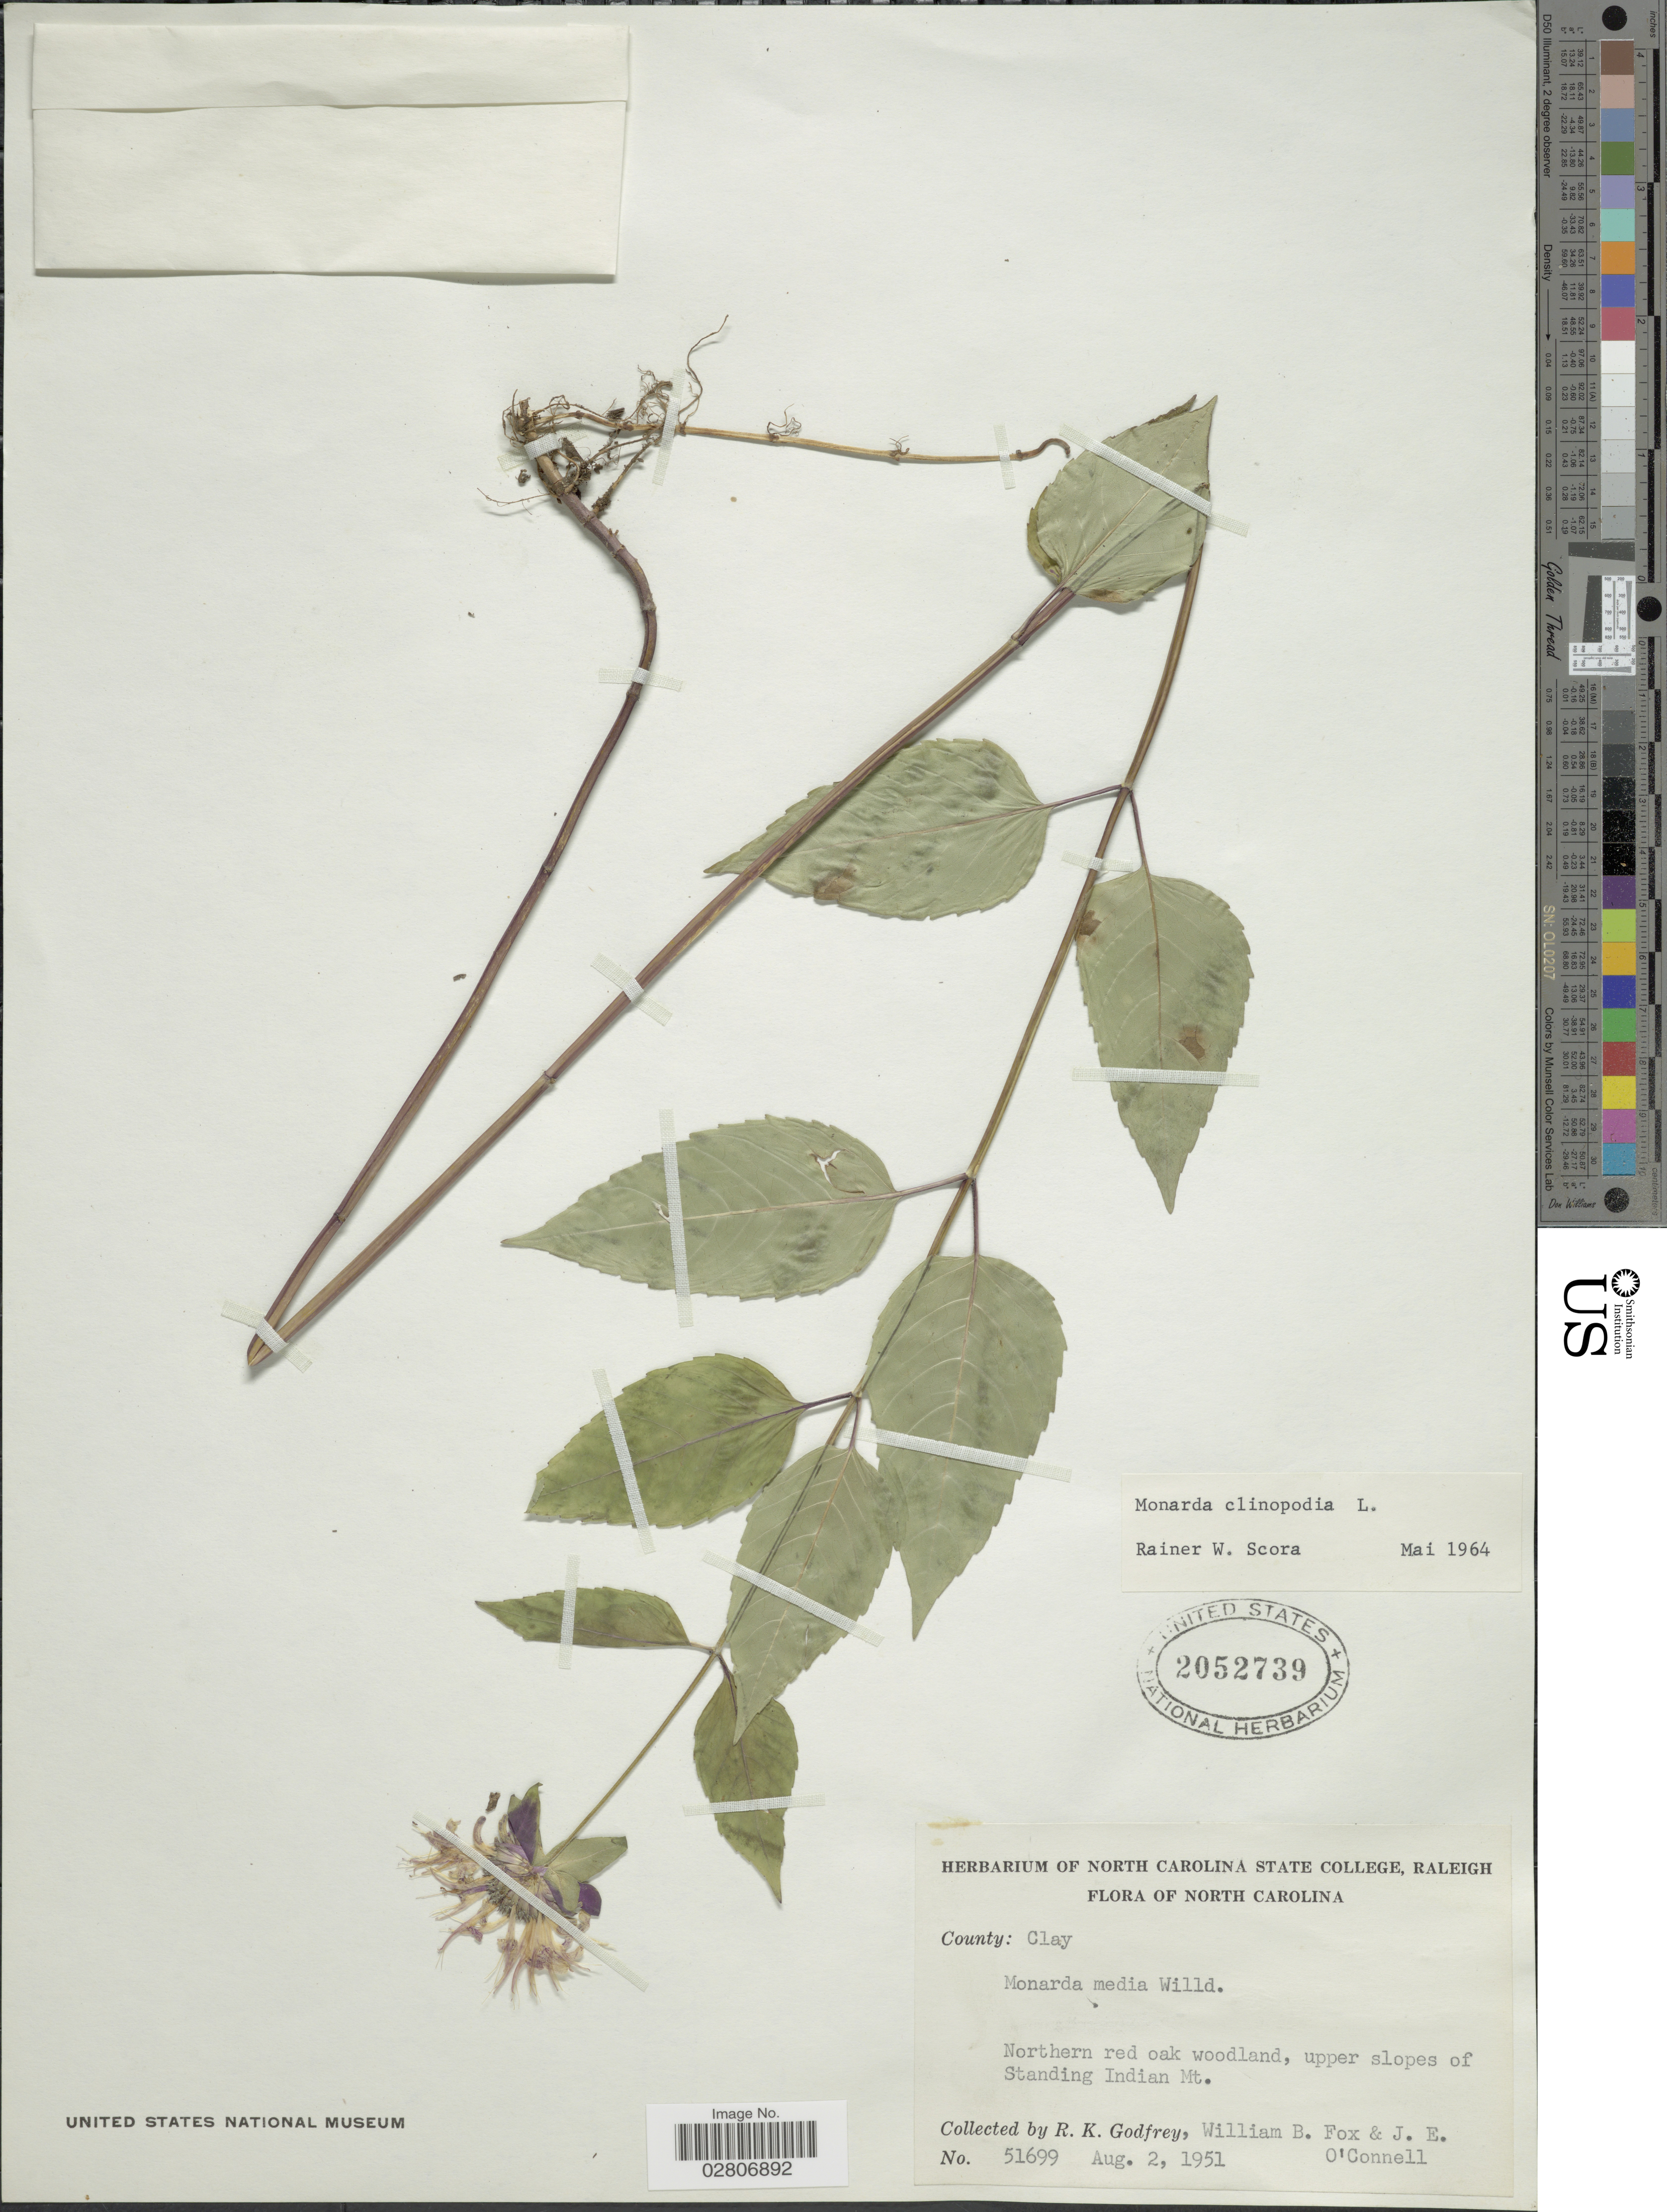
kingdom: Plantae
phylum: Tracheophyta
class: Magnoliopsida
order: Lamiales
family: Lamiaceae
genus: Monarda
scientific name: Monarda clinopodia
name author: L.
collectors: R. K. Godfrey, W. Fox & J. O'Connell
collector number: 51699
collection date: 1951-08-02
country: United States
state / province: North Carolina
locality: County: Clay, Northern red oak woodland, upper slopes of Standing Indian Mt.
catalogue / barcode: US 2052739